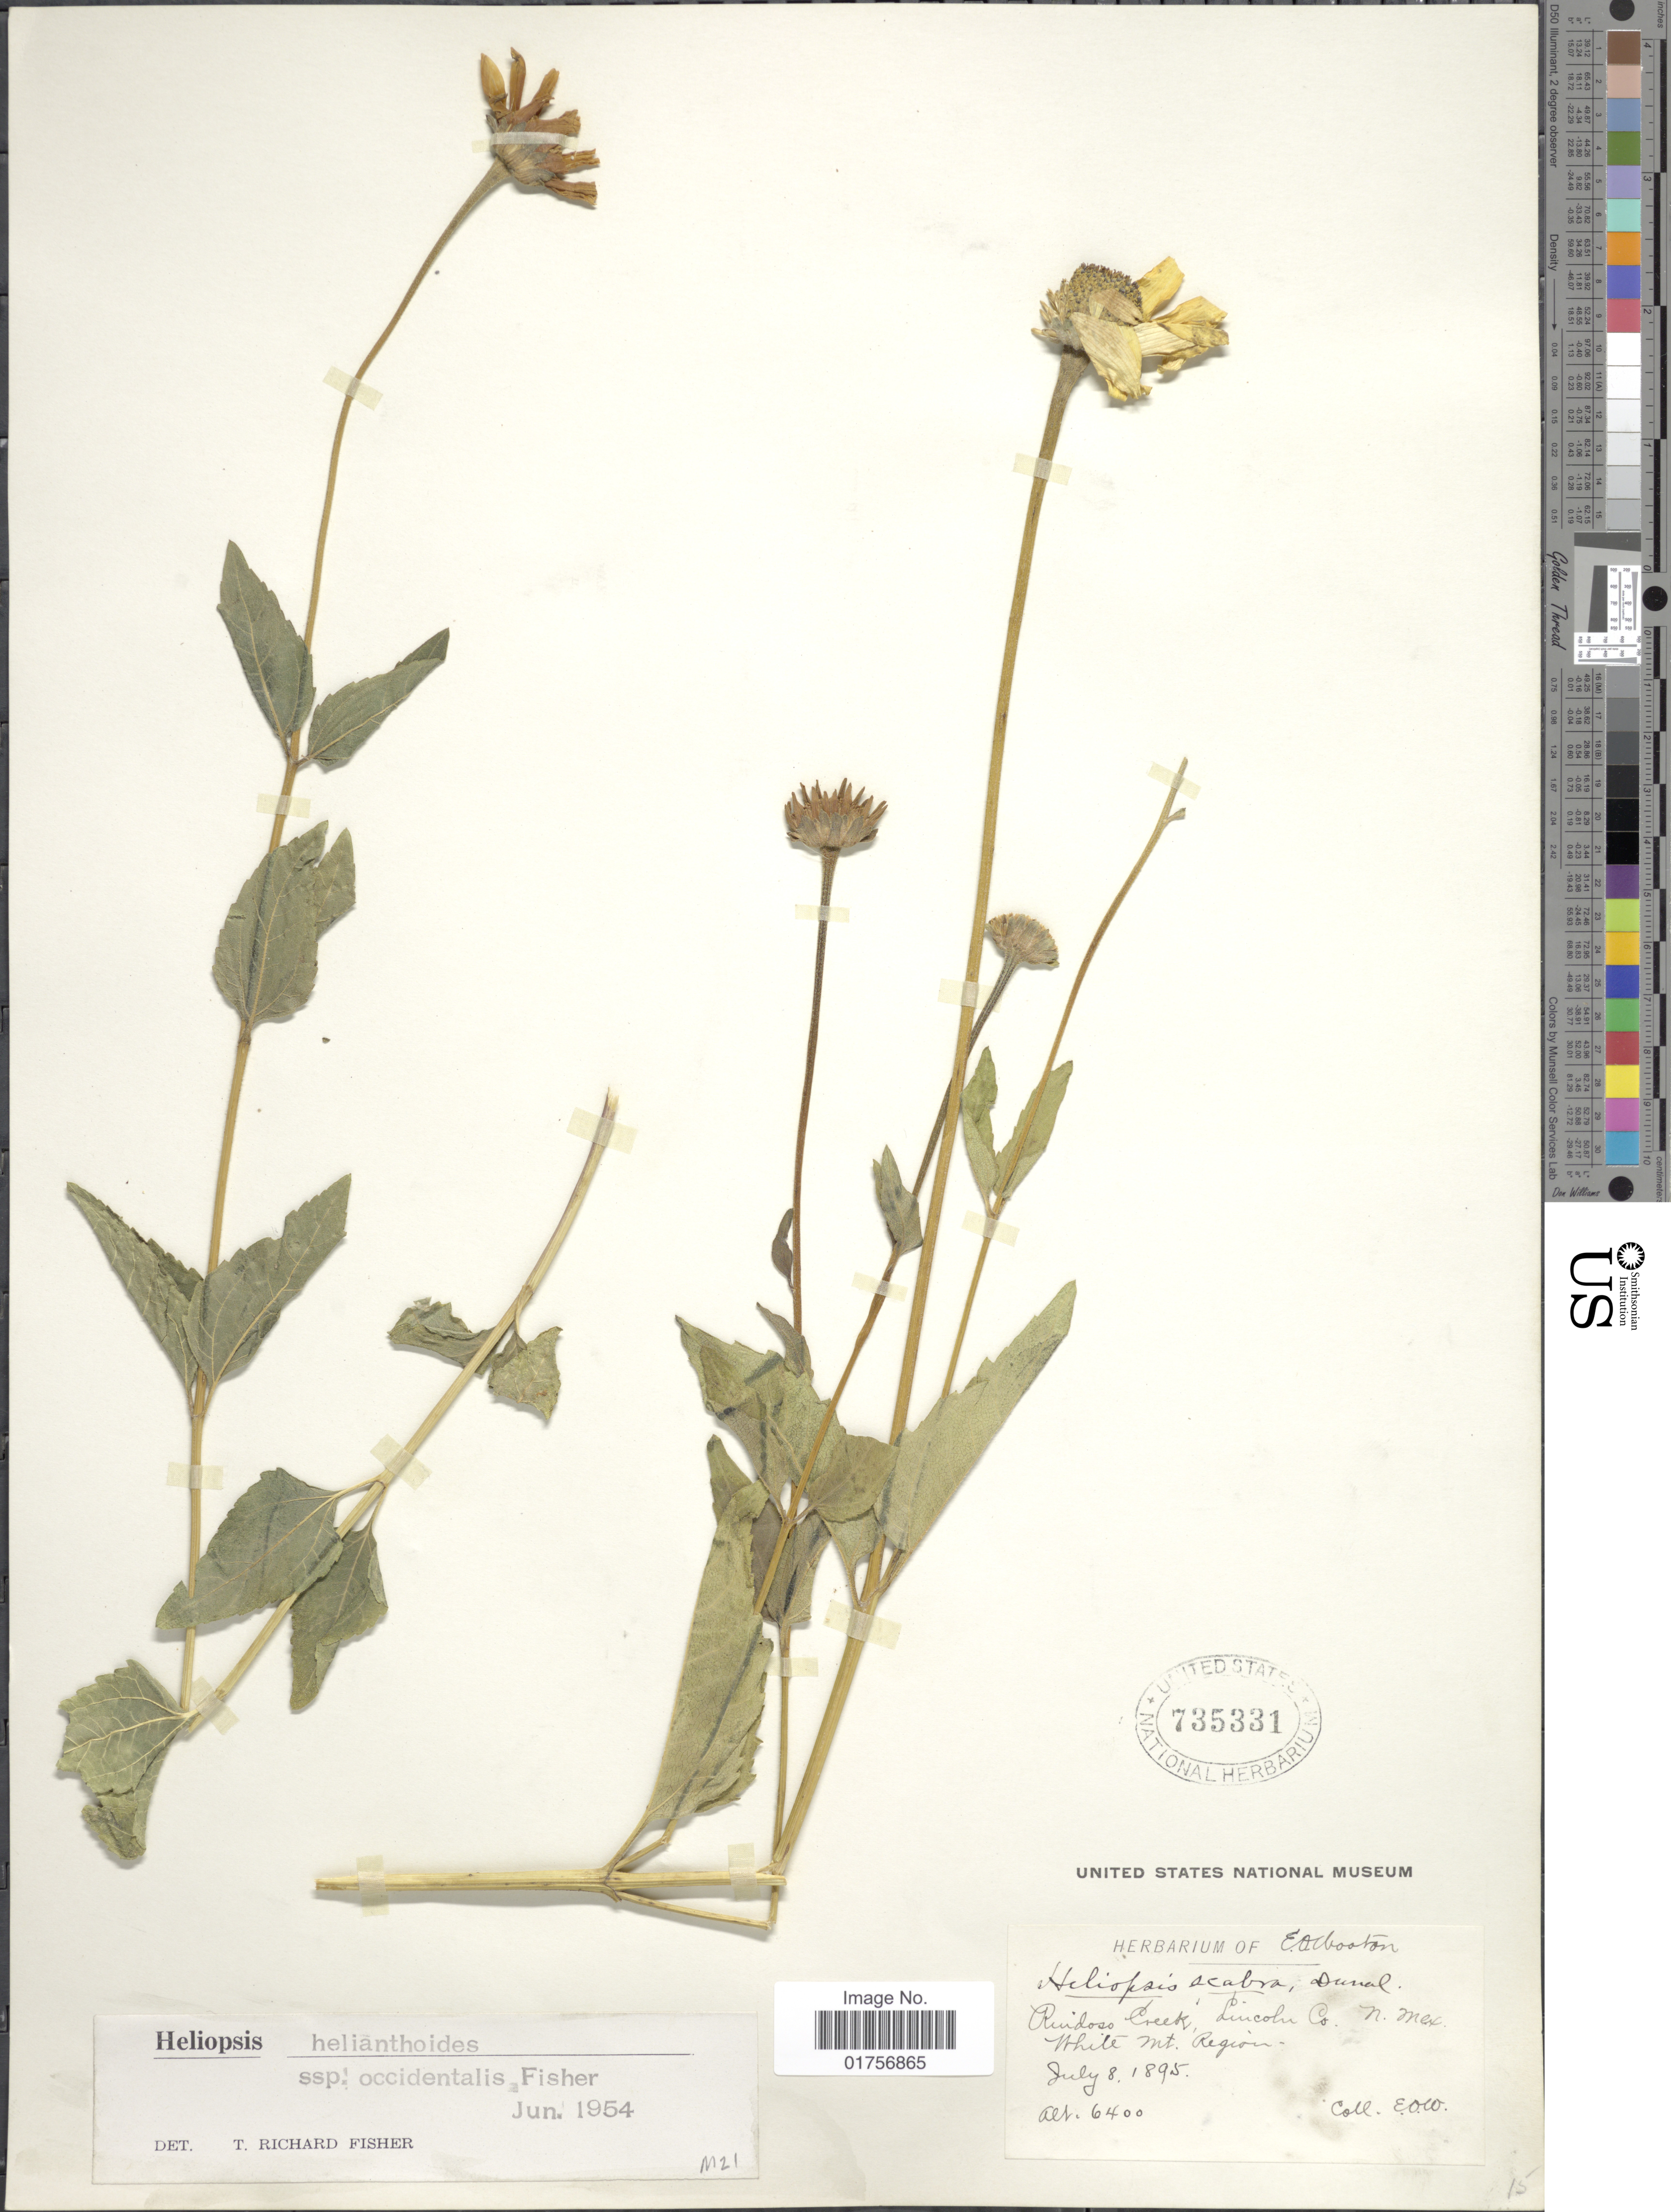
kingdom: Plantae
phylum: Tracheophyta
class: Magnoliopsida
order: Asterales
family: Asteraceae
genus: Heliopsis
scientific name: Heliopsis helianthoides subsp. occidentalis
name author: T.R. Fisher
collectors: E. O. Wooton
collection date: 1895-07-08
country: United States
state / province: New Mexico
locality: Ruidoso Creek, Lincoln Co., N. Mex., White Mt. Region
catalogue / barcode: US 735331